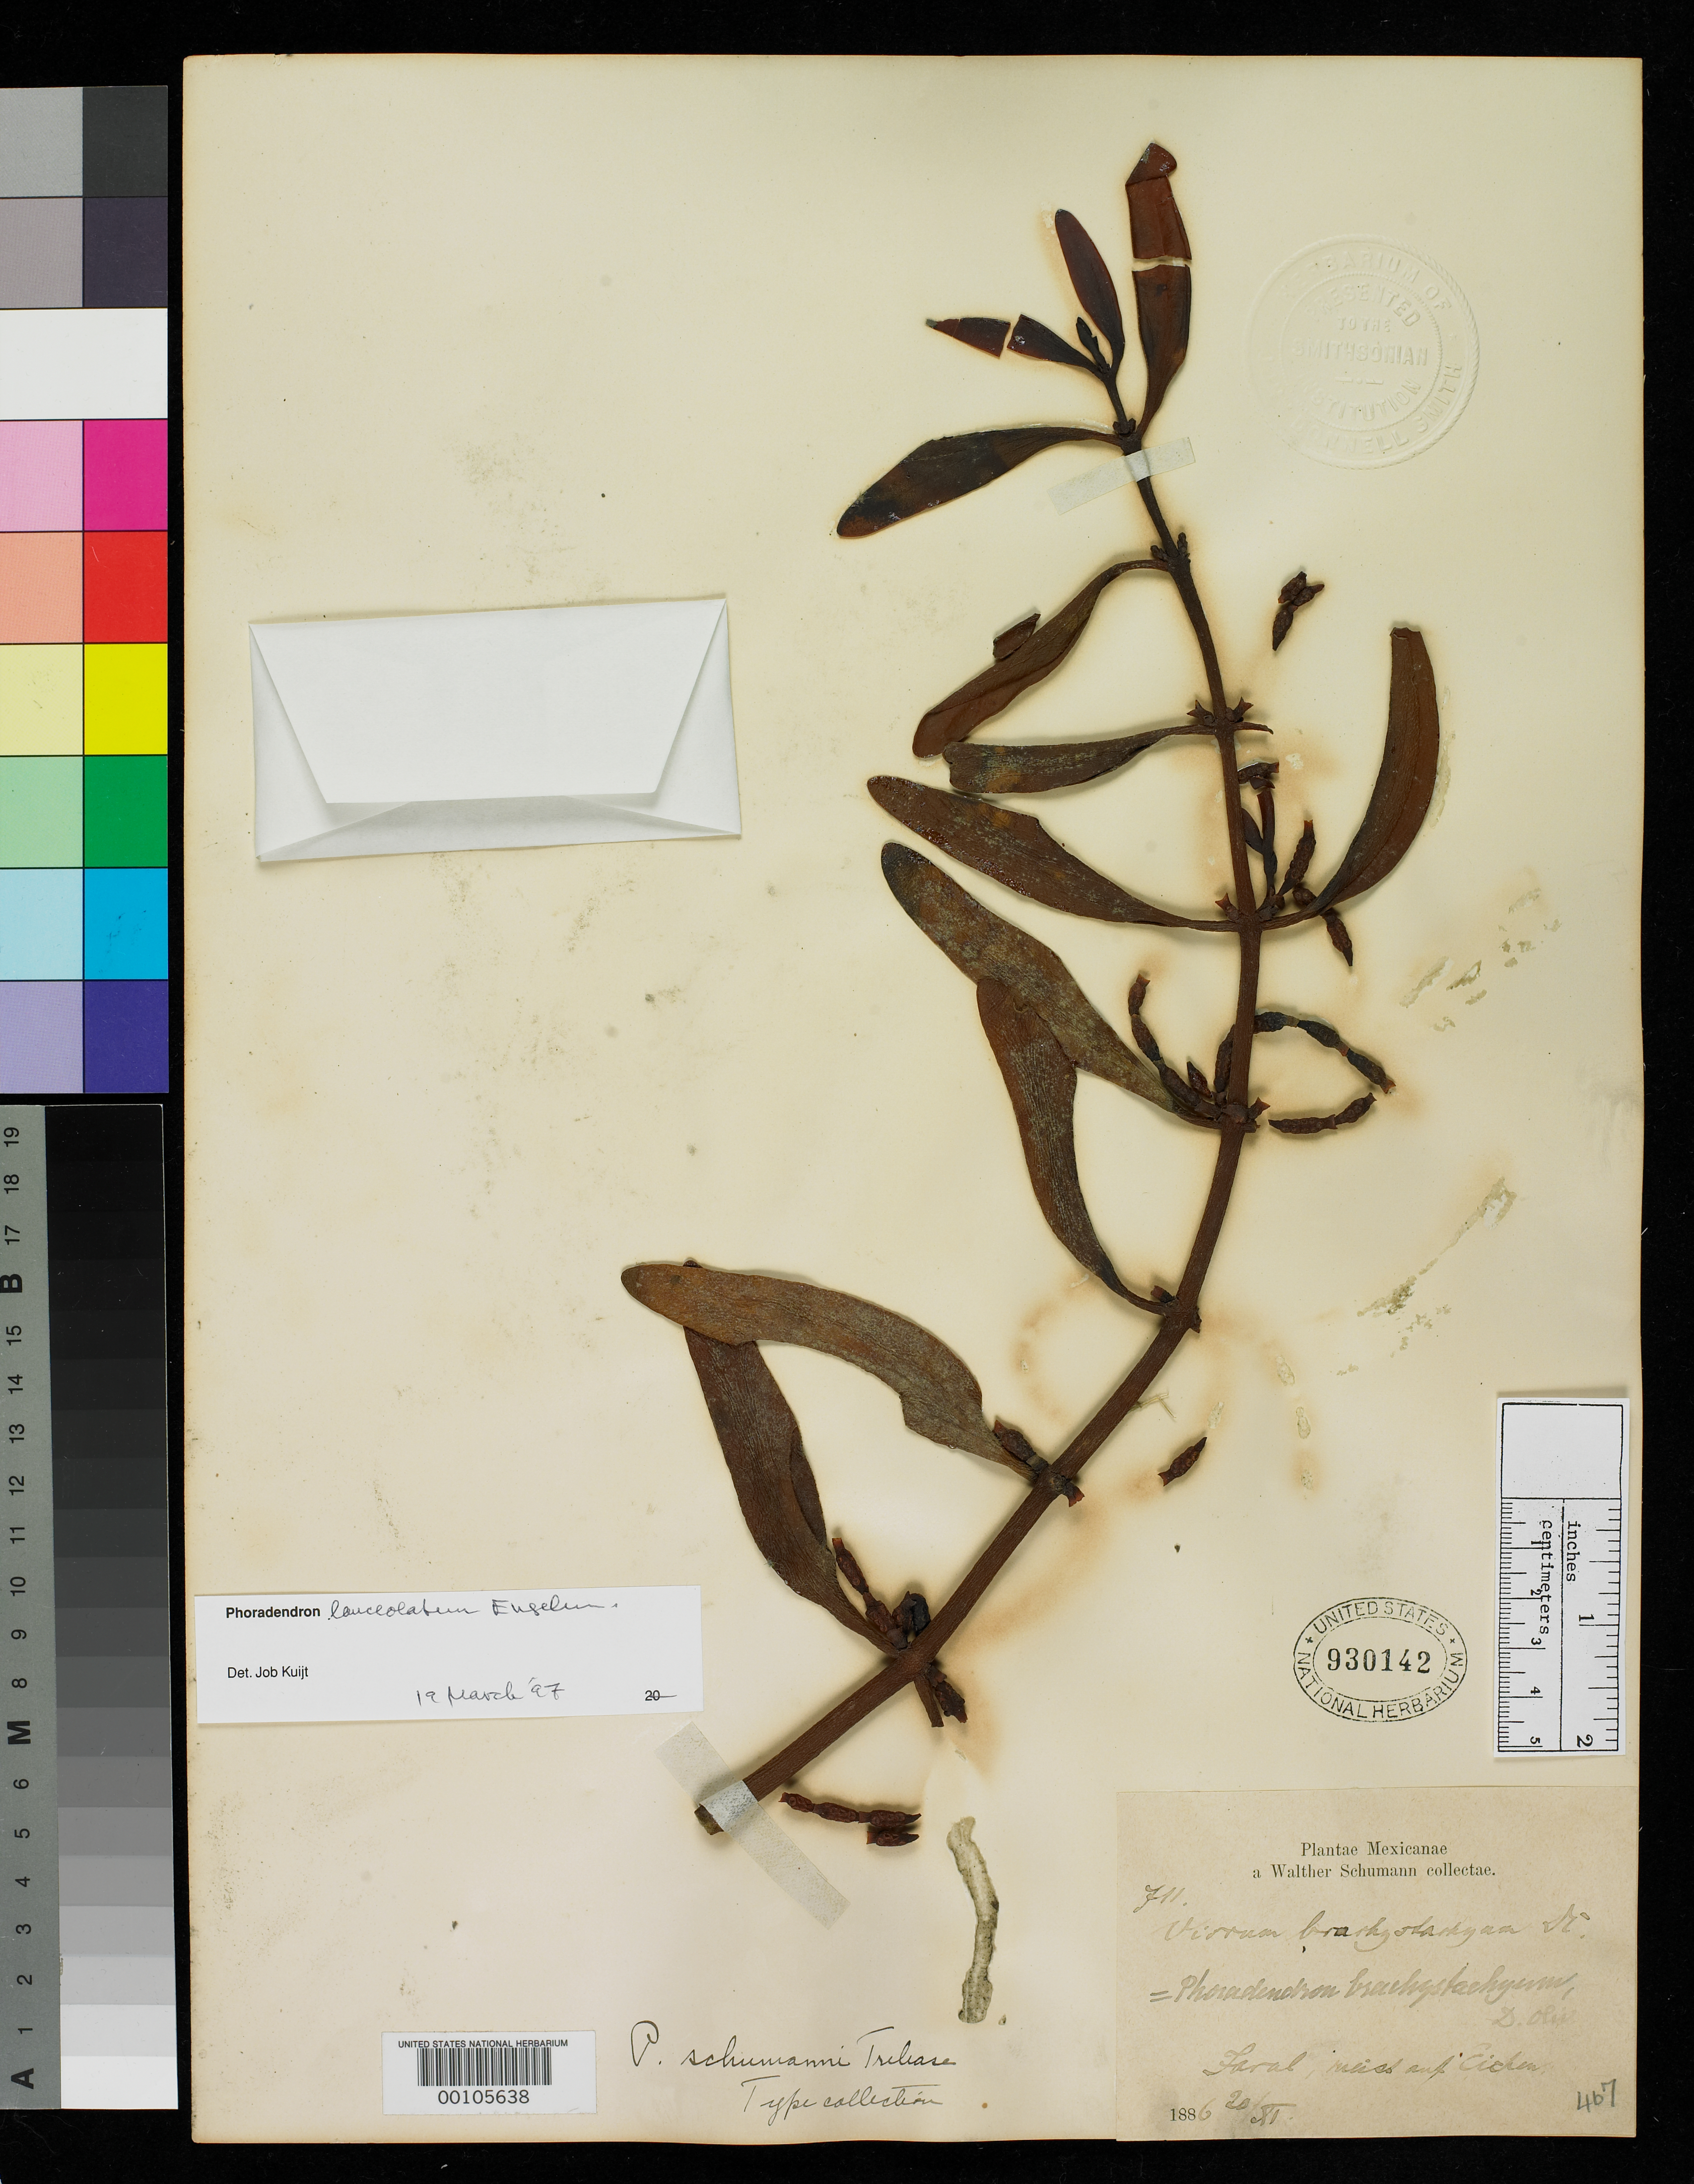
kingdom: Plantae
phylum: Tracheophyta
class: Magnoliopsida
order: Santalales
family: Viscaceae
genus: Phoradendron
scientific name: Phoradendron schumanni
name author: Trel.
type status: Possible Isotype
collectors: W. Schumann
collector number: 711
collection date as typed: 20 Nov 1886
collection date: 1886-11-20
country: Mexico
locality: Near Jaral.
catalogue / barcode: US 930142